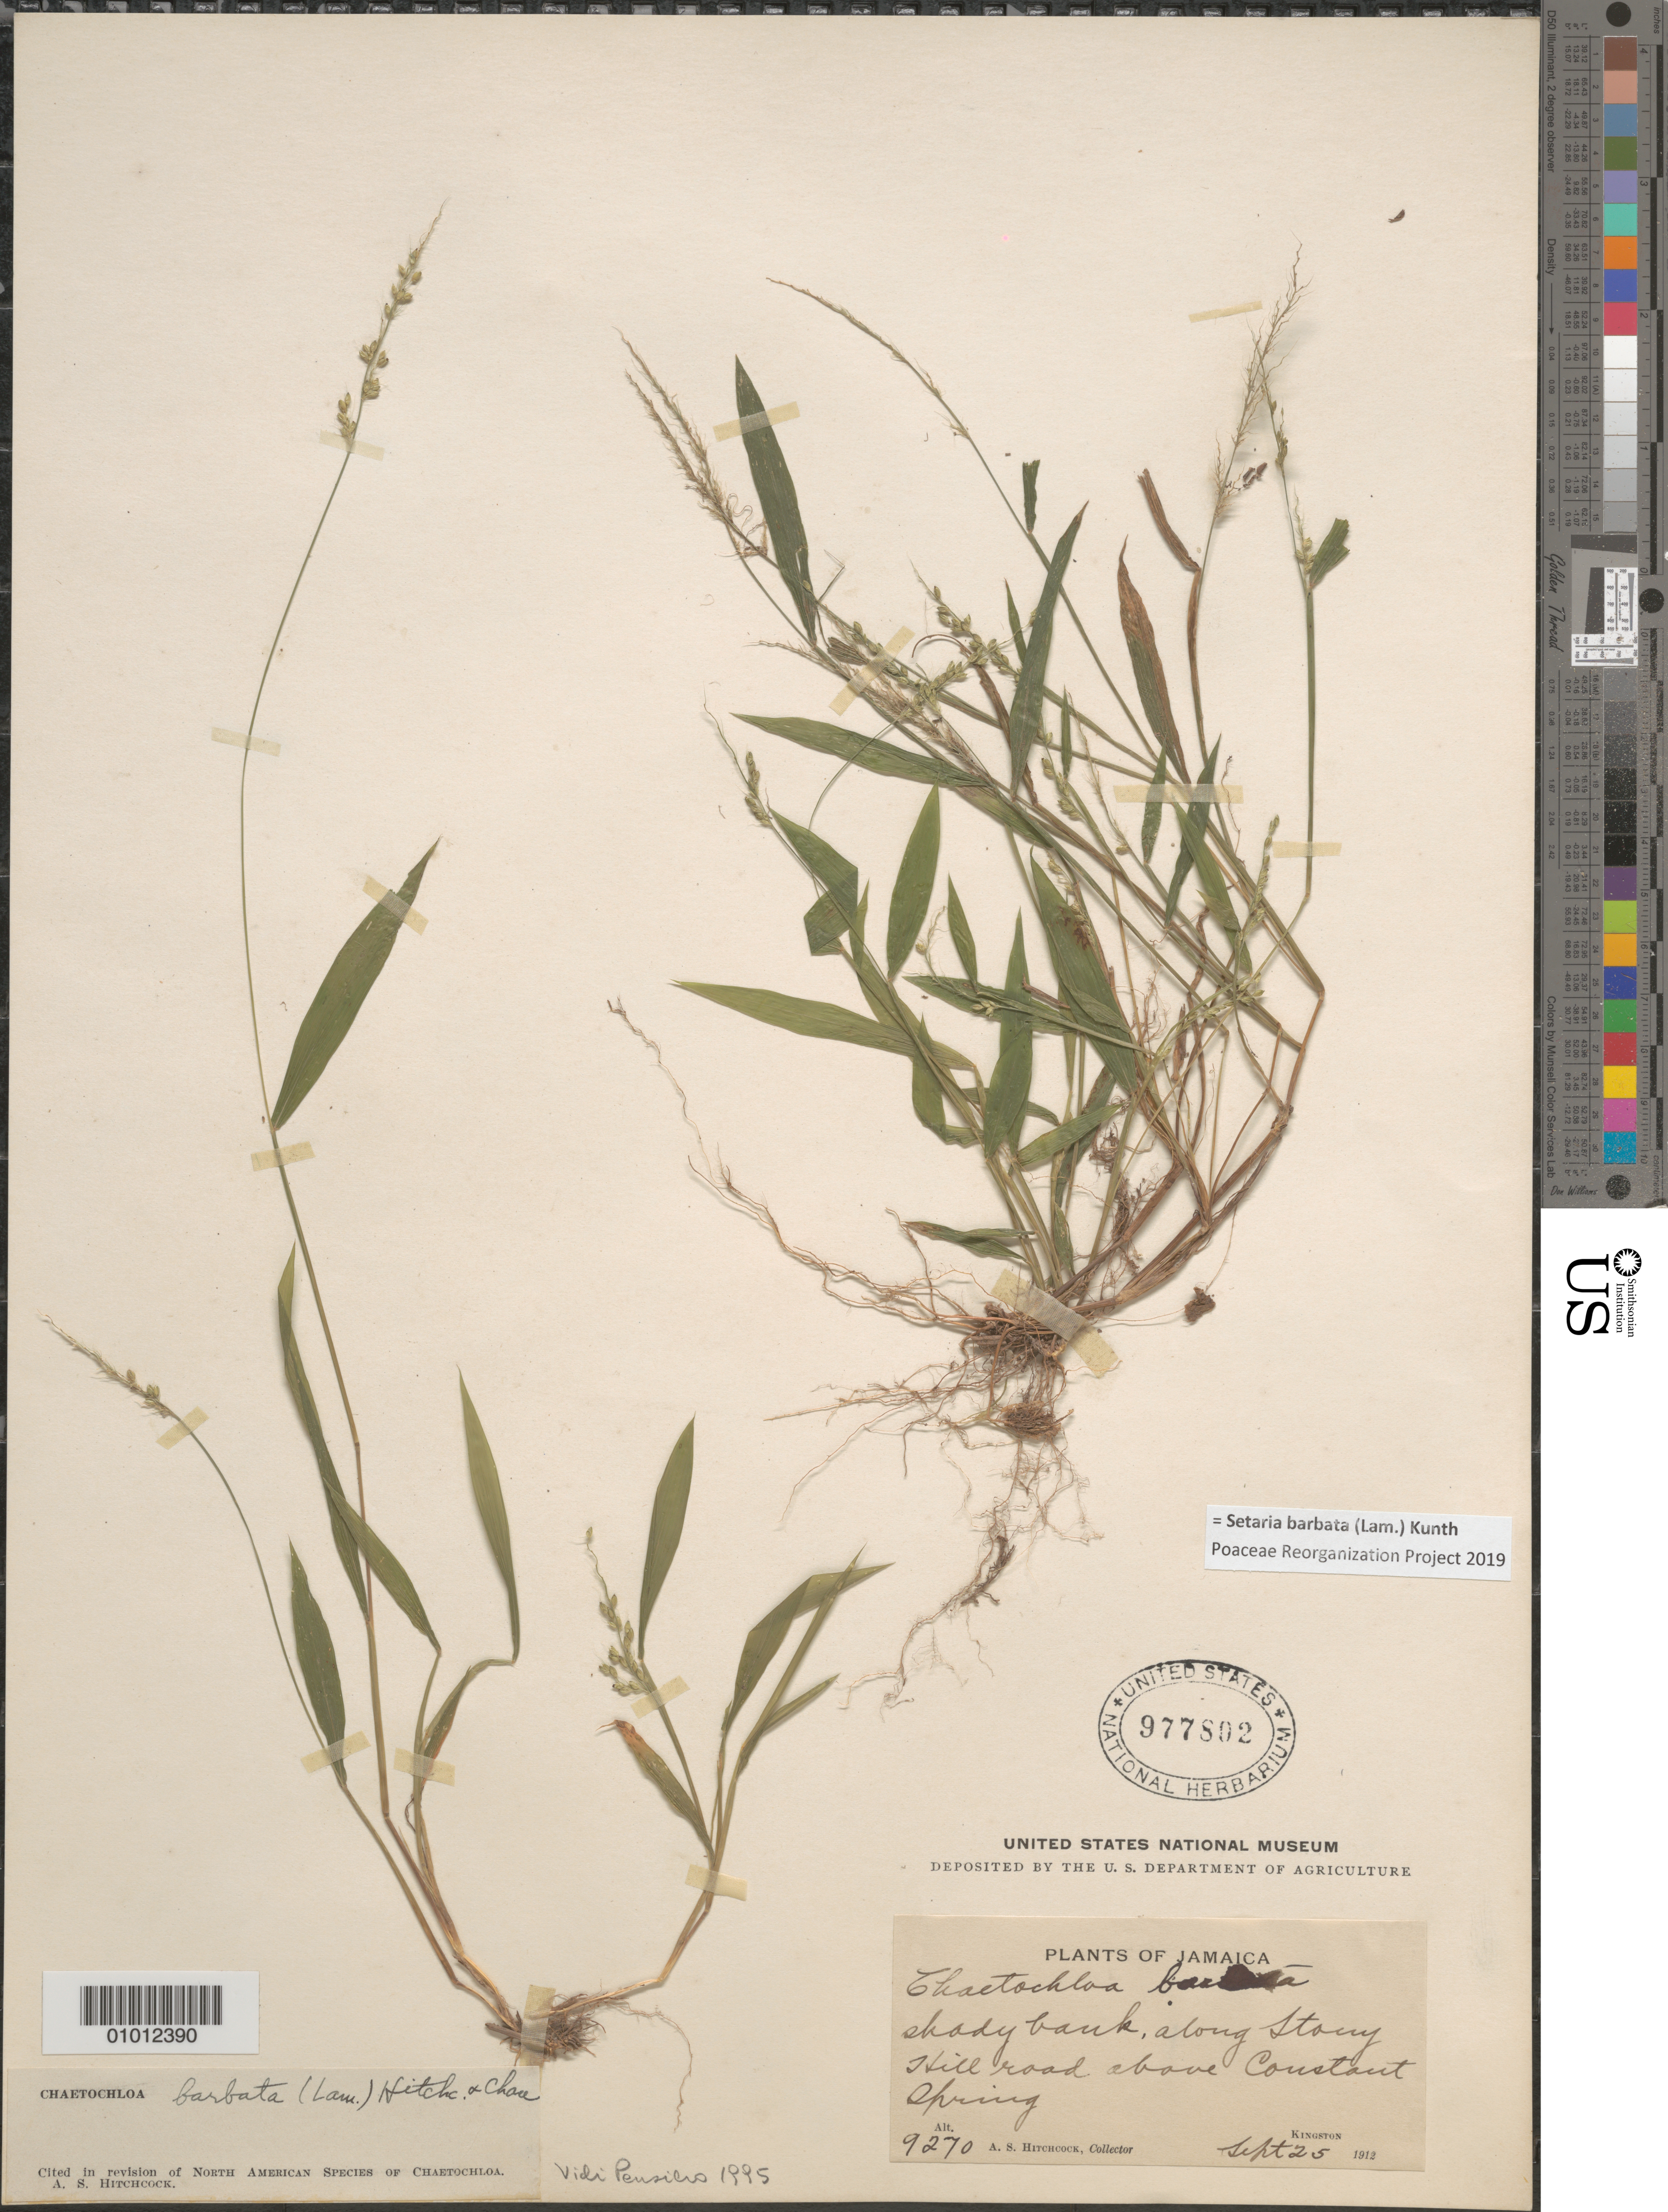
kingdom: Plantae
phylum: Tracheophyta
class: Liliopsida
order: Poales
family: Poaceae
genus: Setaria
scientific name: Setaria barbata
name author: (Lam.) Kunth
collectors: A. S. Hitchcock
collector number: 9270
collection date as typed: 25 Sep 1912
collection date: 1912-09-25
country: Jamaica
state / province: Kingston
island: Jamaica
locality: Along Stony Hill Road above Constant Spring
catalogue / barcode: US 977802